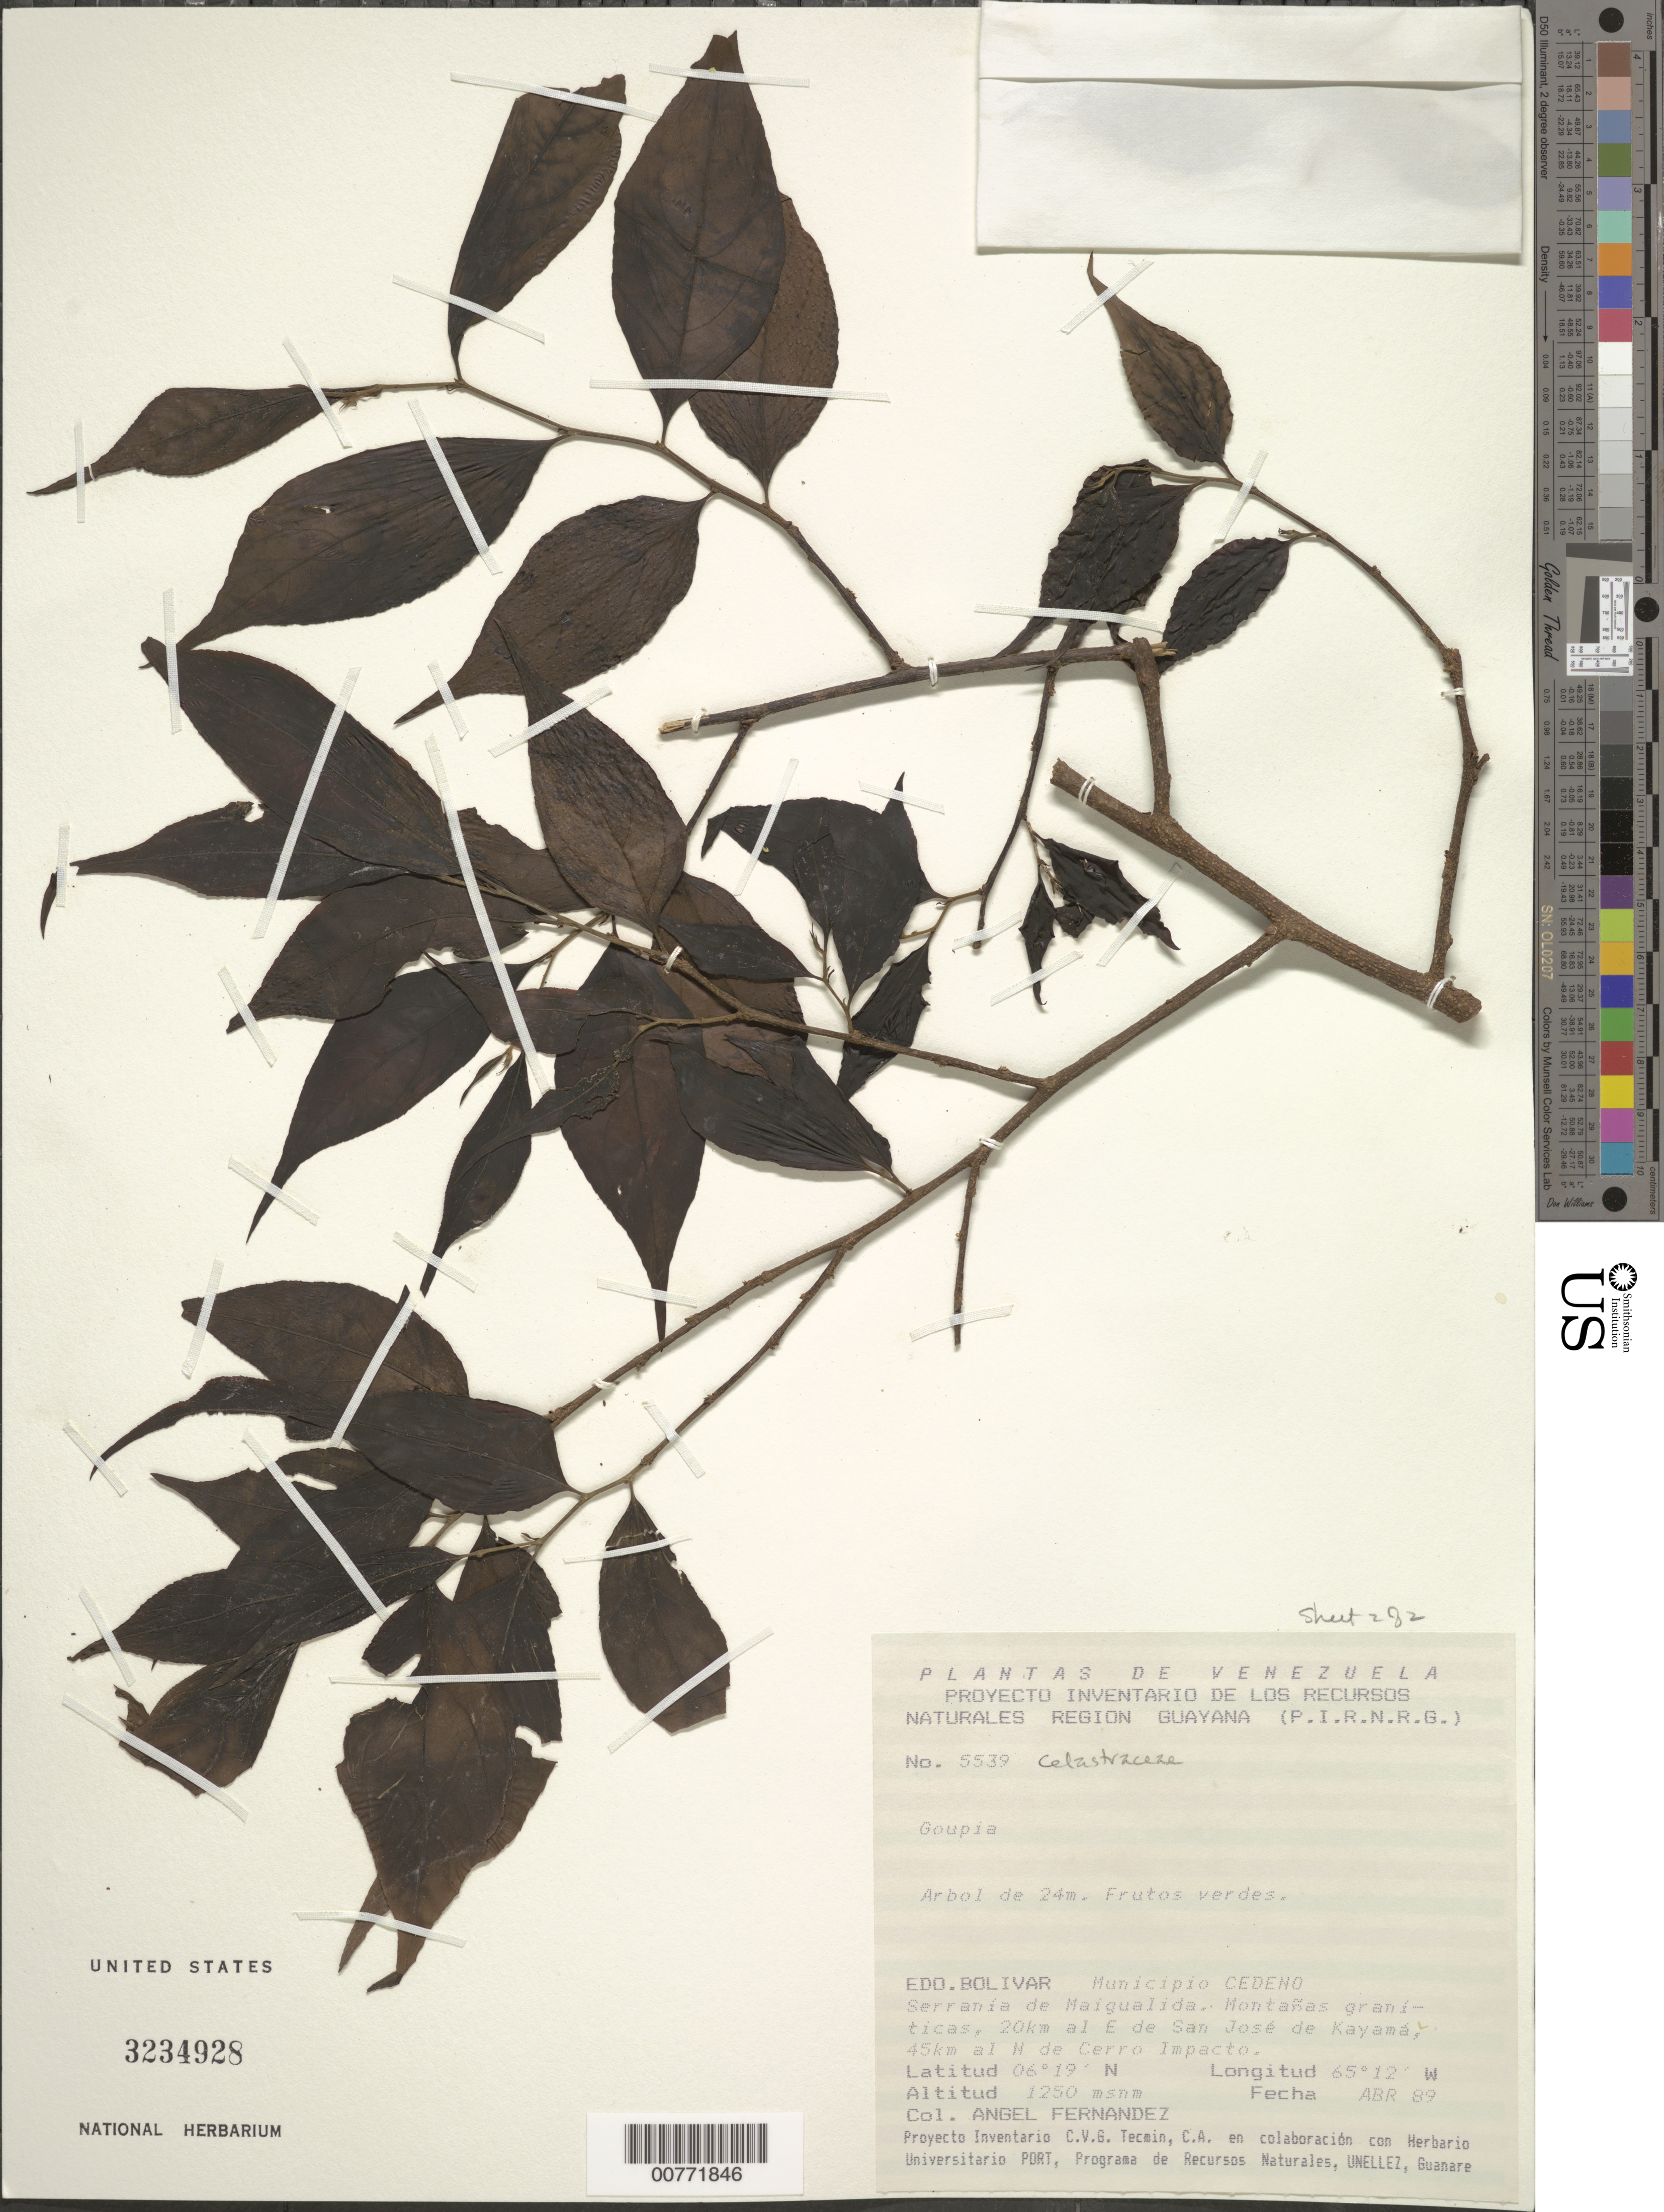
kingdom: Plantae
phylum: Tracheophyta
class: Magnoliopsida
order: Malpighiales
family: Salicaceae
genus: Casearia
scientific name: Casearia sp.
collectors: Á. Fernández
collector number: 5539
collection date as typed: Transcribed d/m/y: /4/89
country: Venezuela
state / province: Bolivar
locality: Municipio Cedeno. Serranía de Maigualida. Montañas graniticas, 20km al E de San José de Kayamá, 45km al N de Cerro Impacto.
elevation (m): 1250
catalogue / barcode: US 3234928